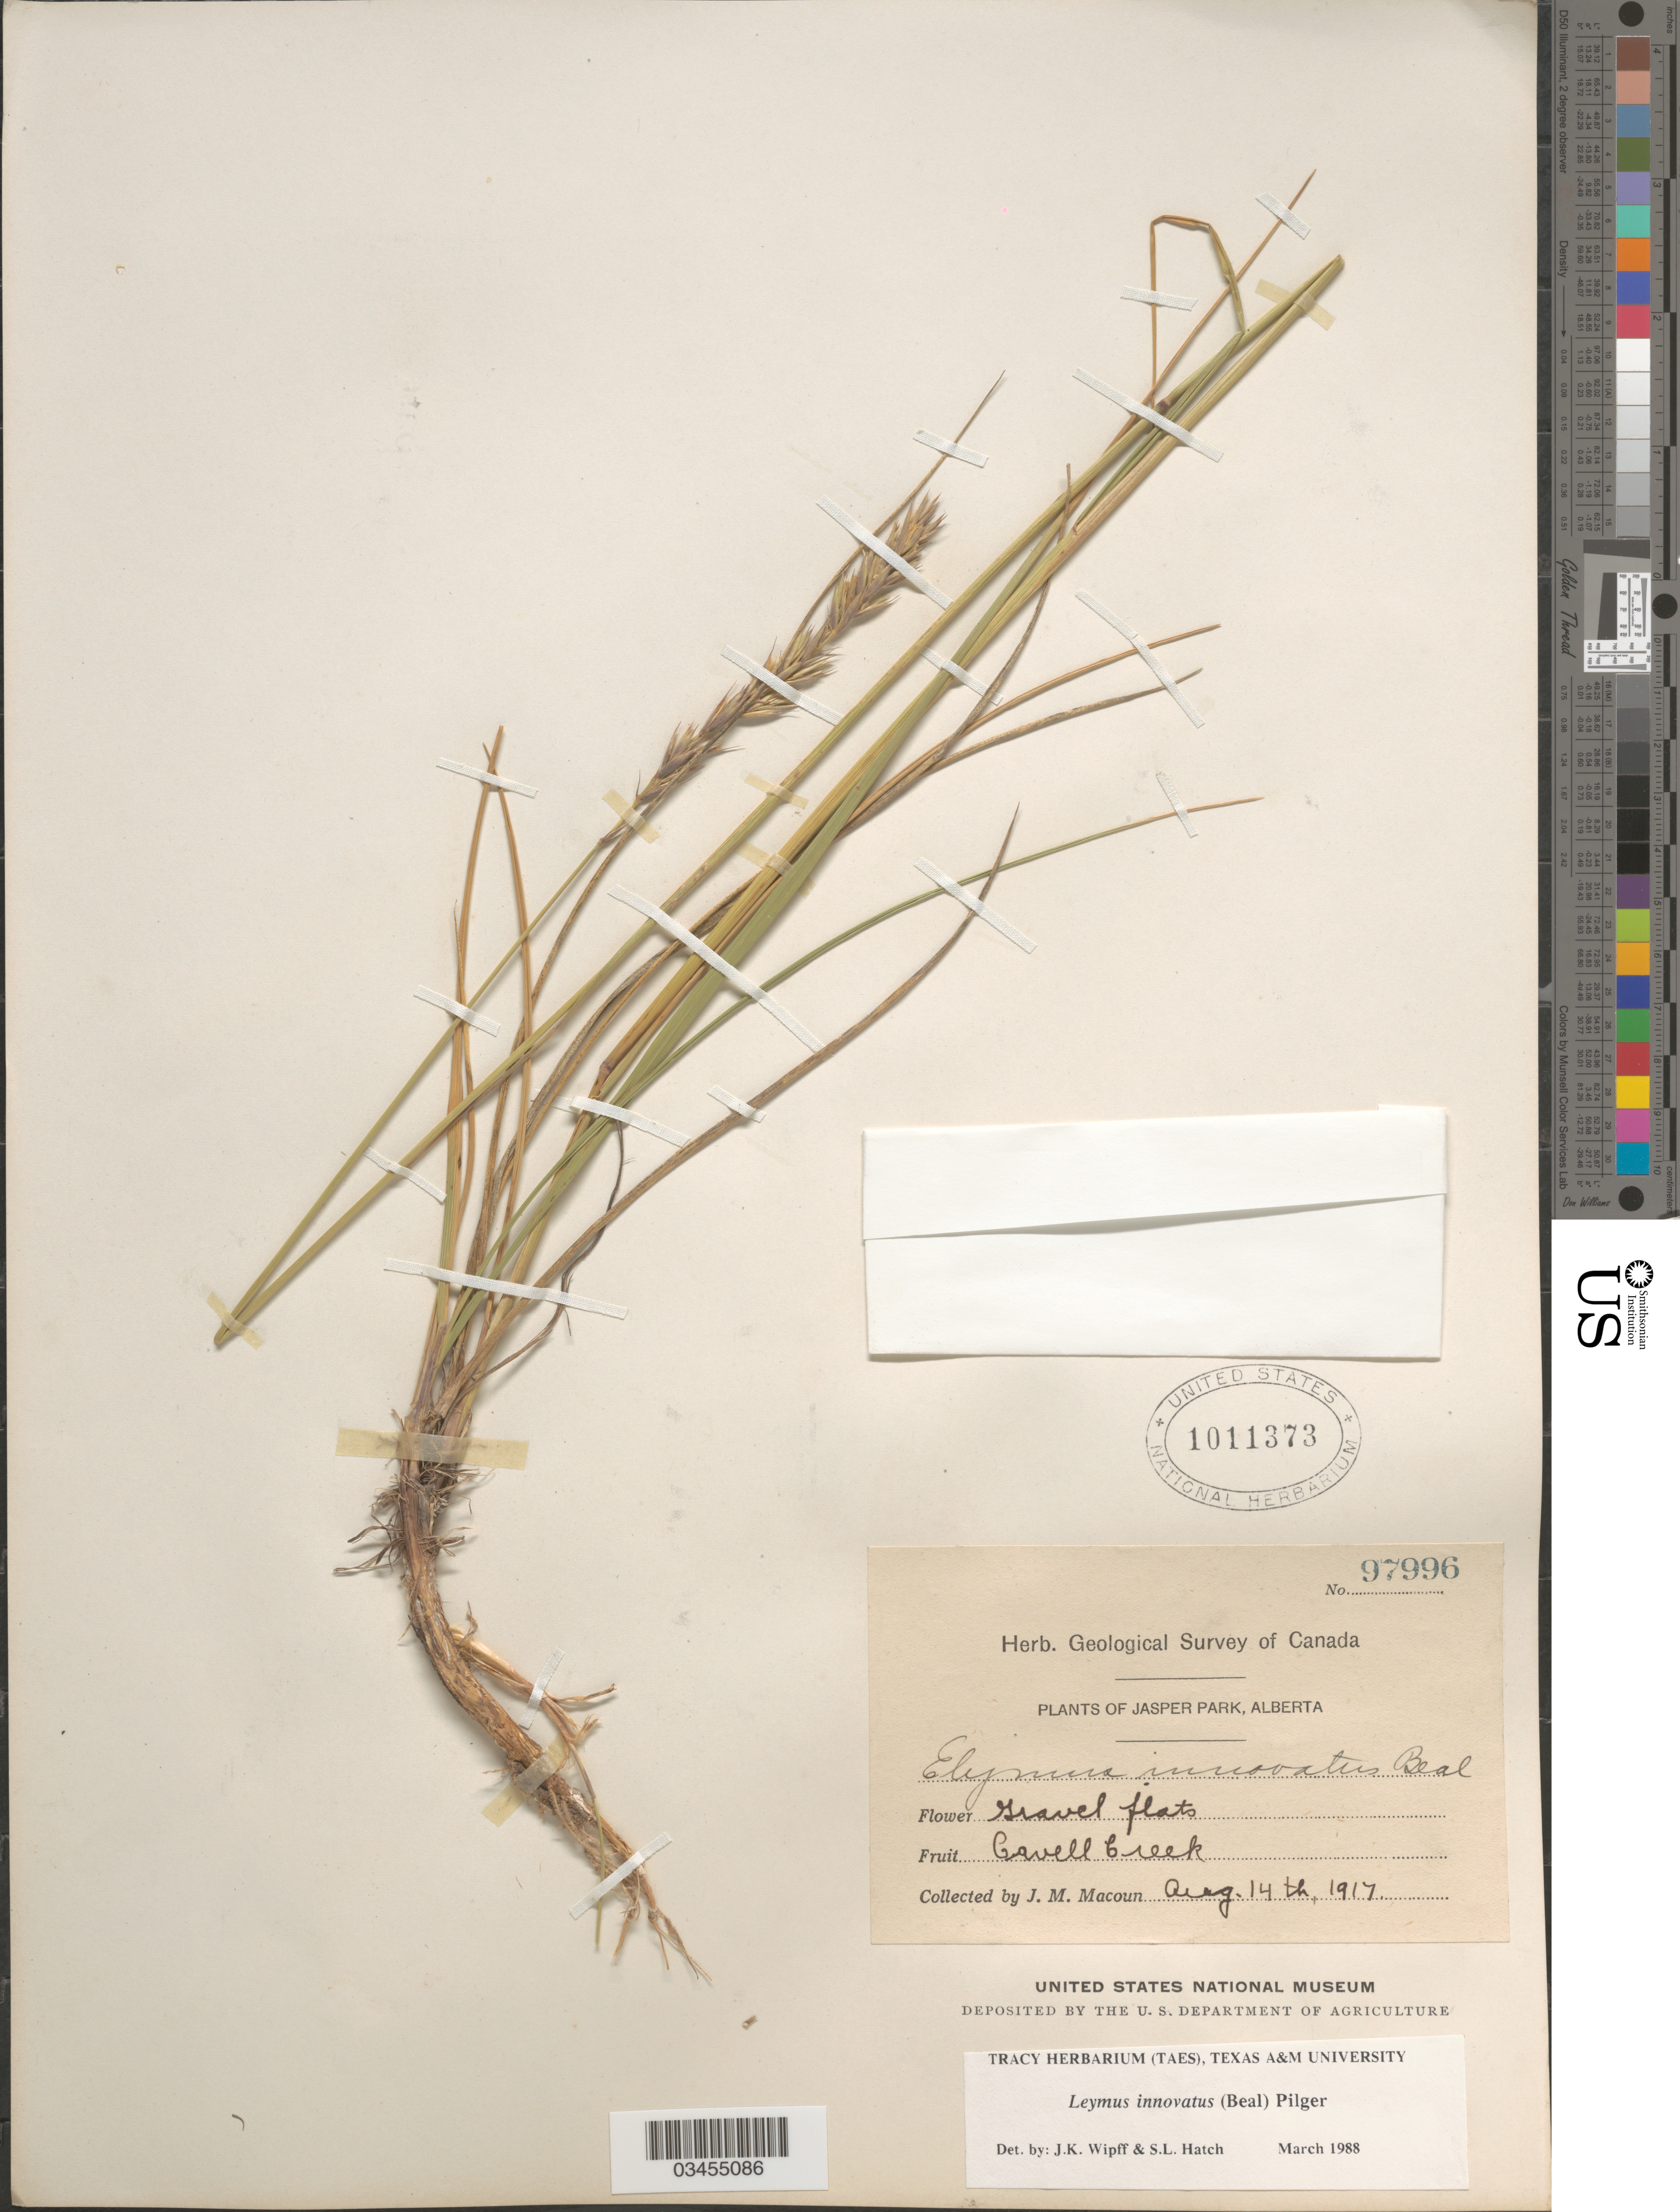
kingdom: Plantae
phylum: Tracheophyta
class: Liliopsida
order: Poales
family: Poaceae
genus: Leymus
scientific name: Leymus innovatus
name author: (W.J. Beal) Pilg.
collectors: J. M. Macoun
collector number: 97996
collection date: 1917-08-14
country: Canada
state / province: Alberta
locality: Geological Survey of Canada. Jasper Park. Gravel flats. Cavell Creek.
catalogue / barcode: US 1011373